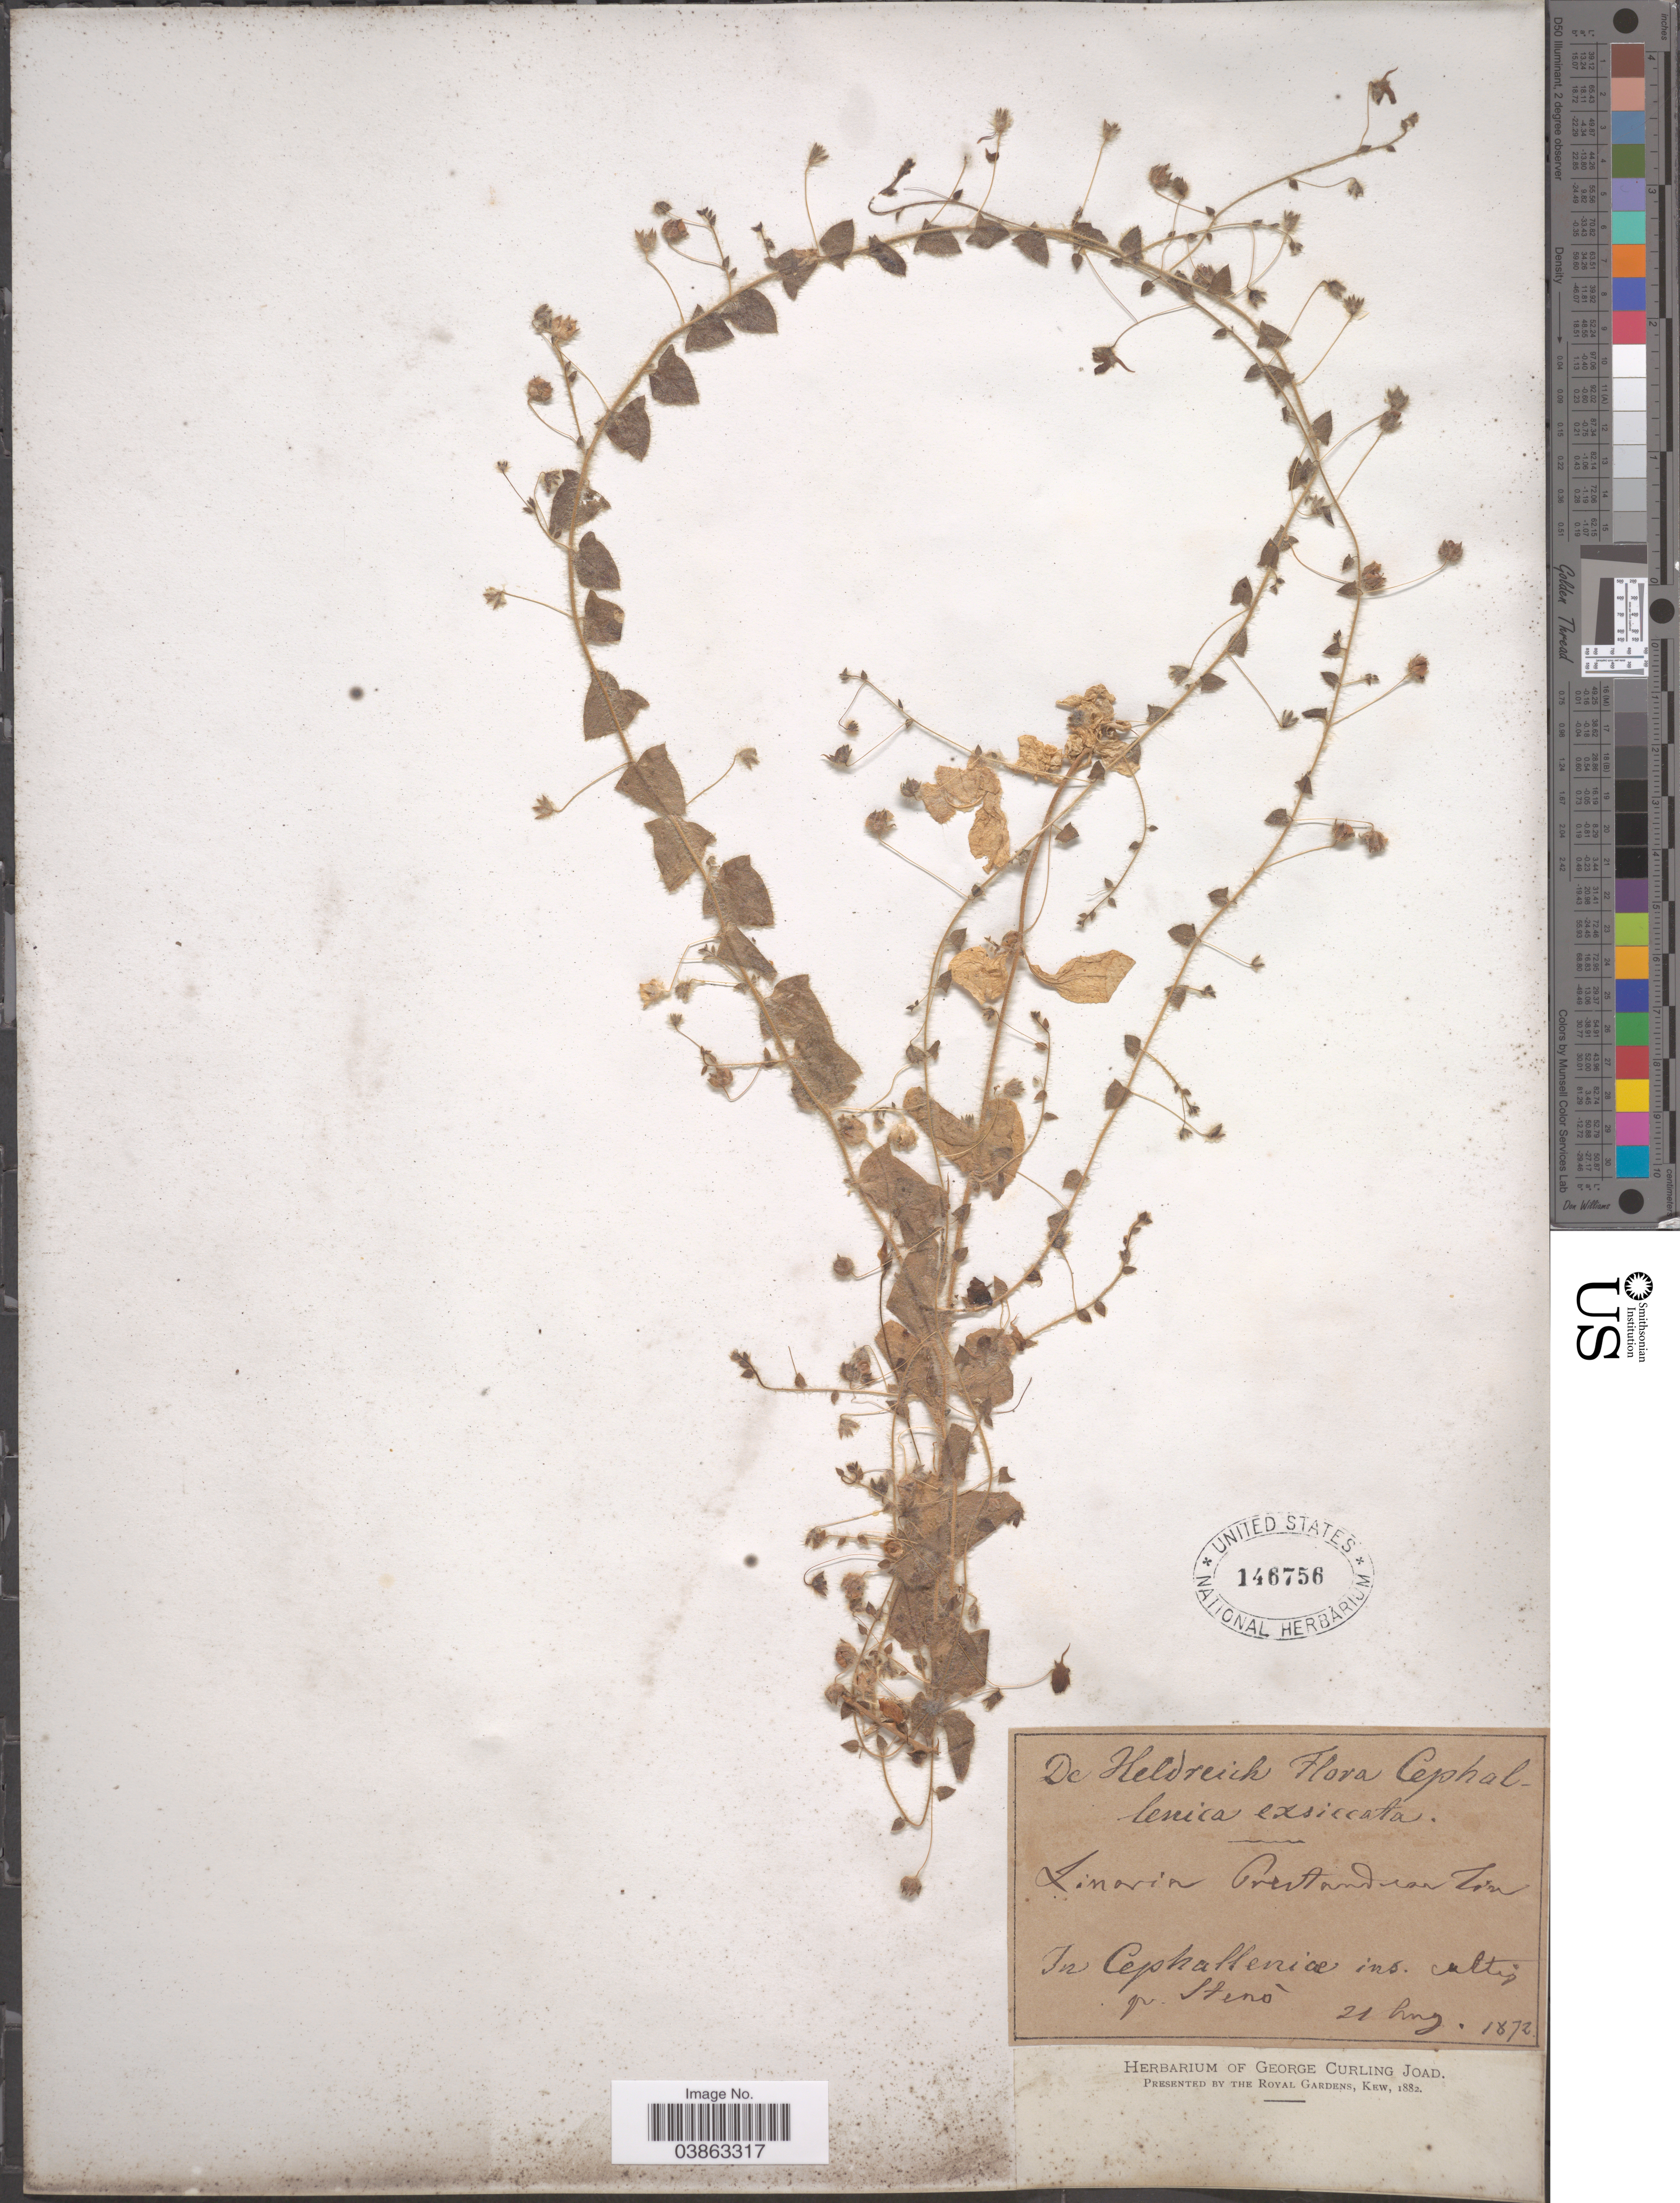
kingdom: Plantae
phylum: Tracheophyta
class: Magnoliopsida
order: Lamiales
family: Plantaginaceae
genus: Linaria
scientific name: Linaria prestandreae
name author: Tineo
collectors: -. De Heldreich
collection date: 1872-08-21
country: Greece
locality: Cephallenica. In Cephalleniæ ins. cultis. p. Stenó.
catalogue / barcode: US 146756